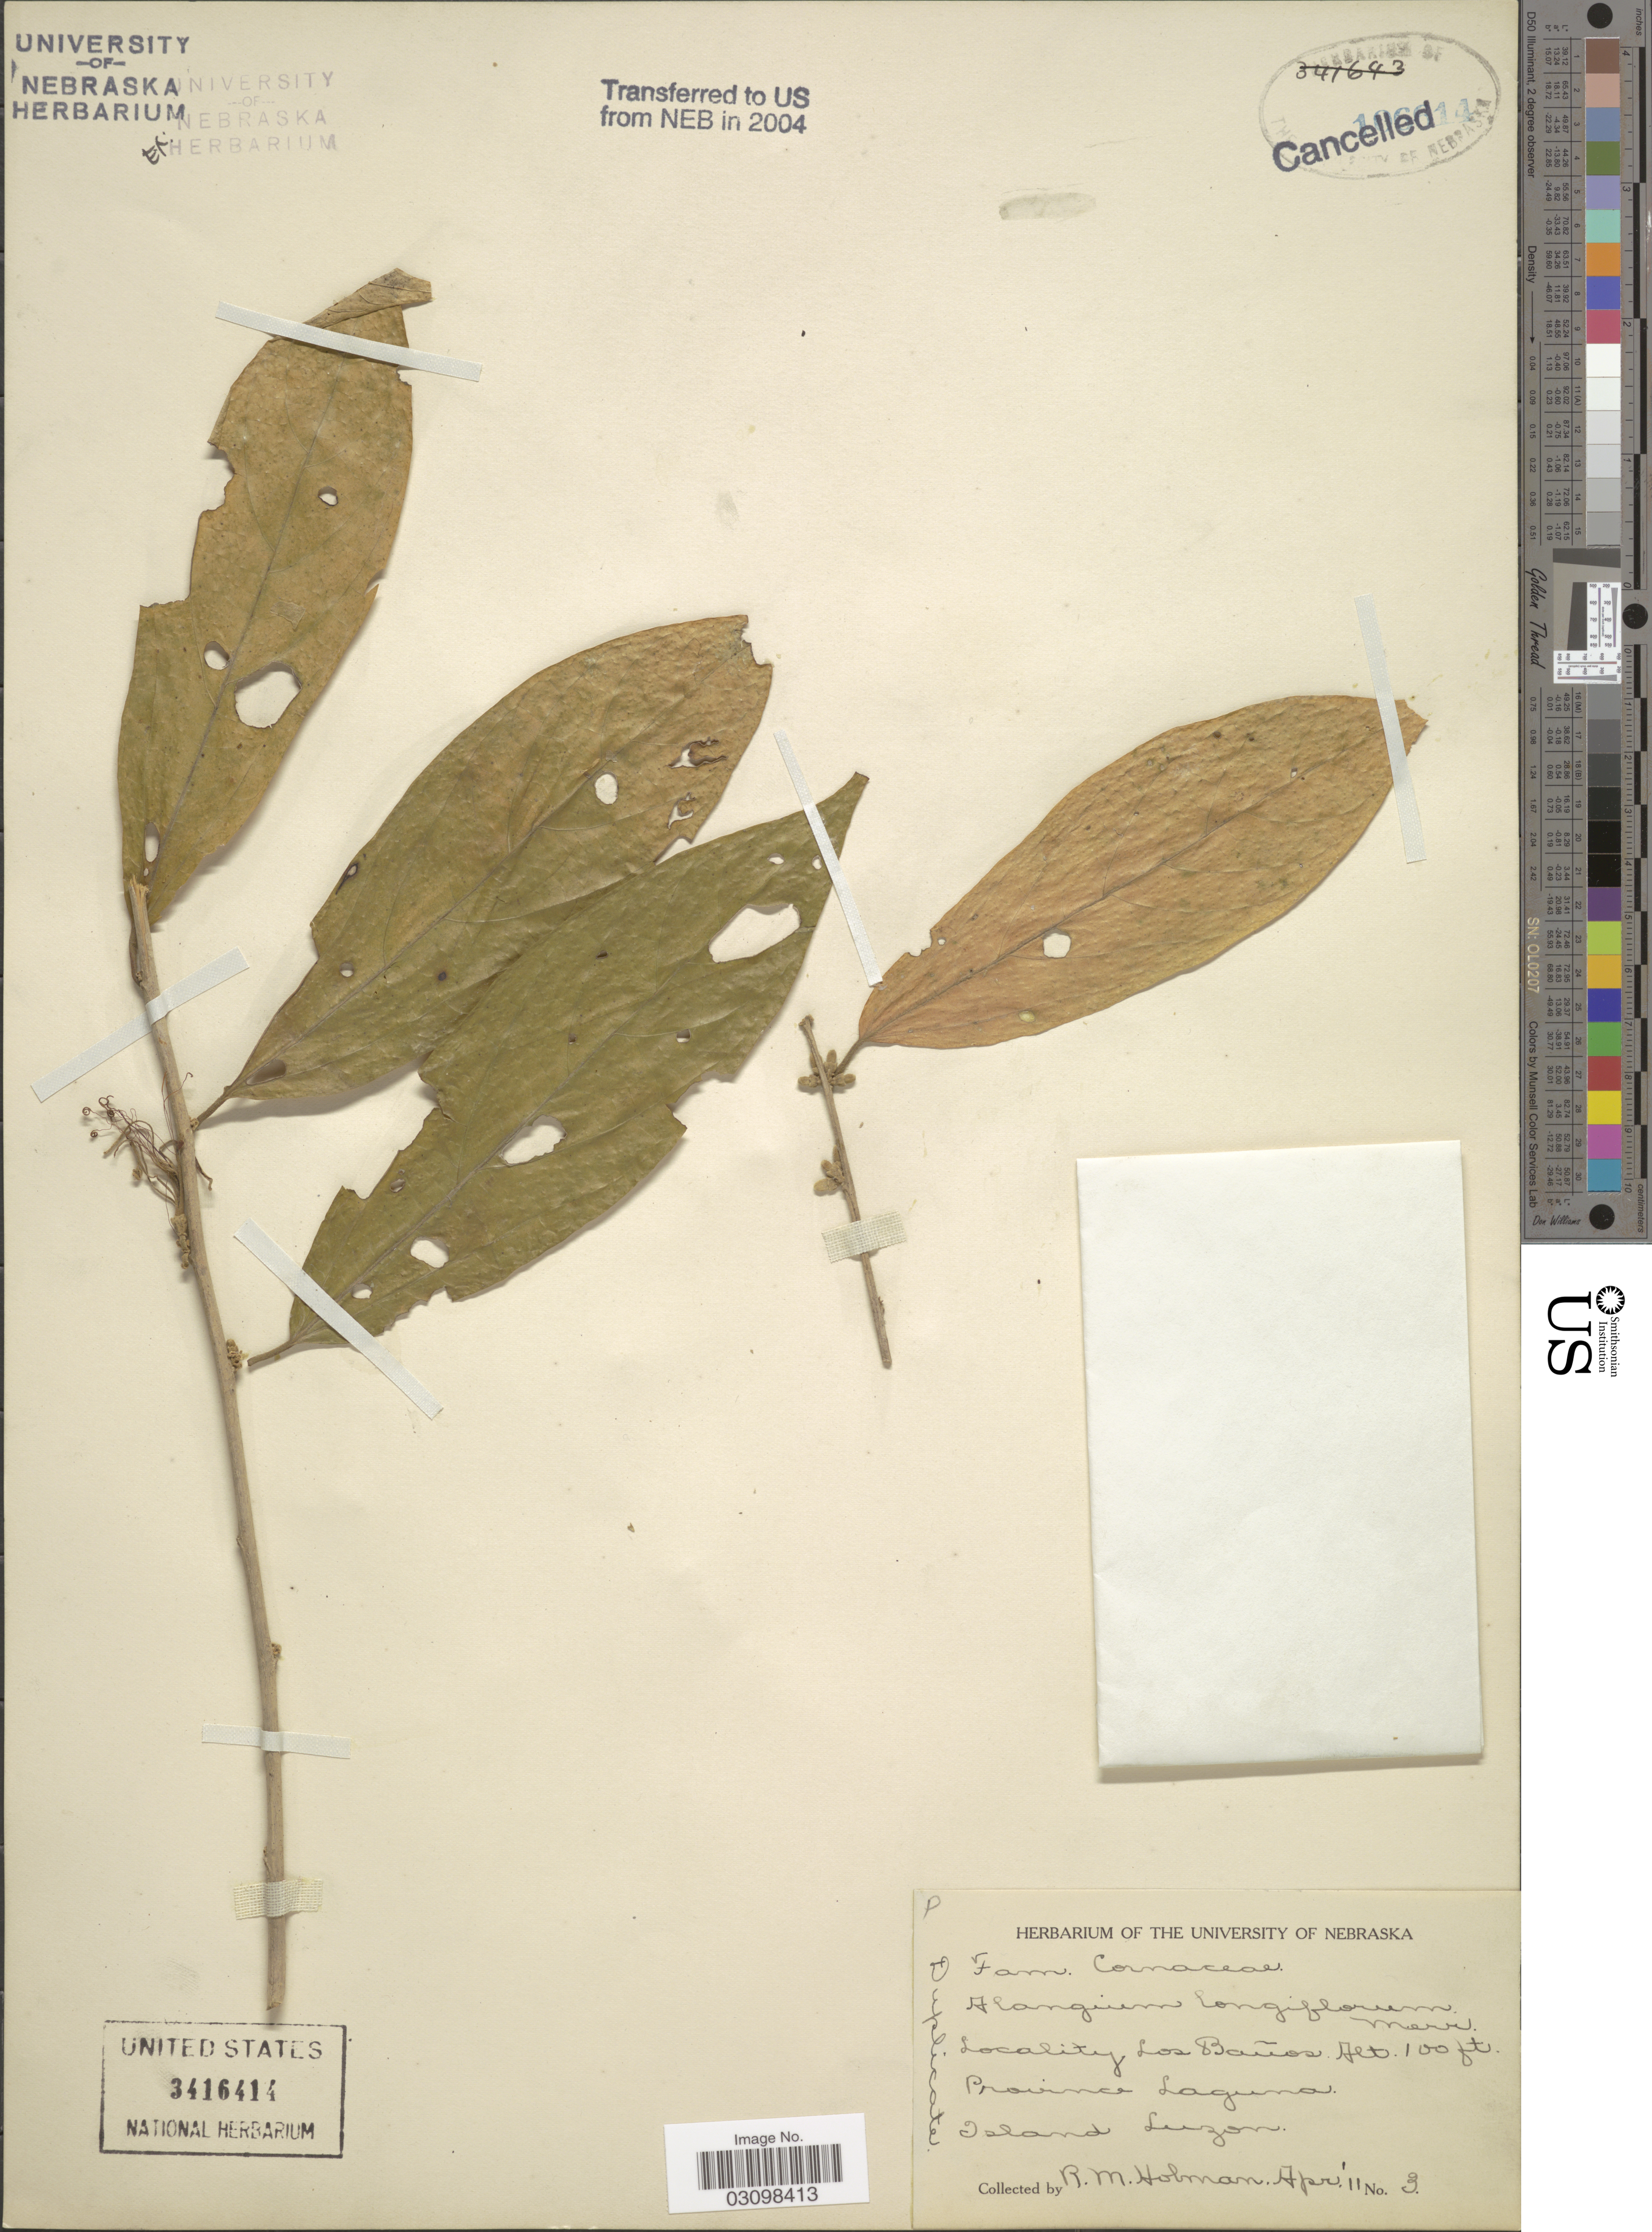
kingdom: Plantae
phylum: Tracheophyta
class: Magnoliopsida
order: Cornales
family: Cornaceae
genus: Alangium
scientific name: Alangium longiflorum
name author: Merr.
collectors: R. Holman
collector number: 03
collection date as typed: Transcribed d/m/y: /4/11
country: Philippines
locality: Los Baños. Province Laguna. Island Luzon.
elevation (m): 30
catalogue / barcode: US 3416414